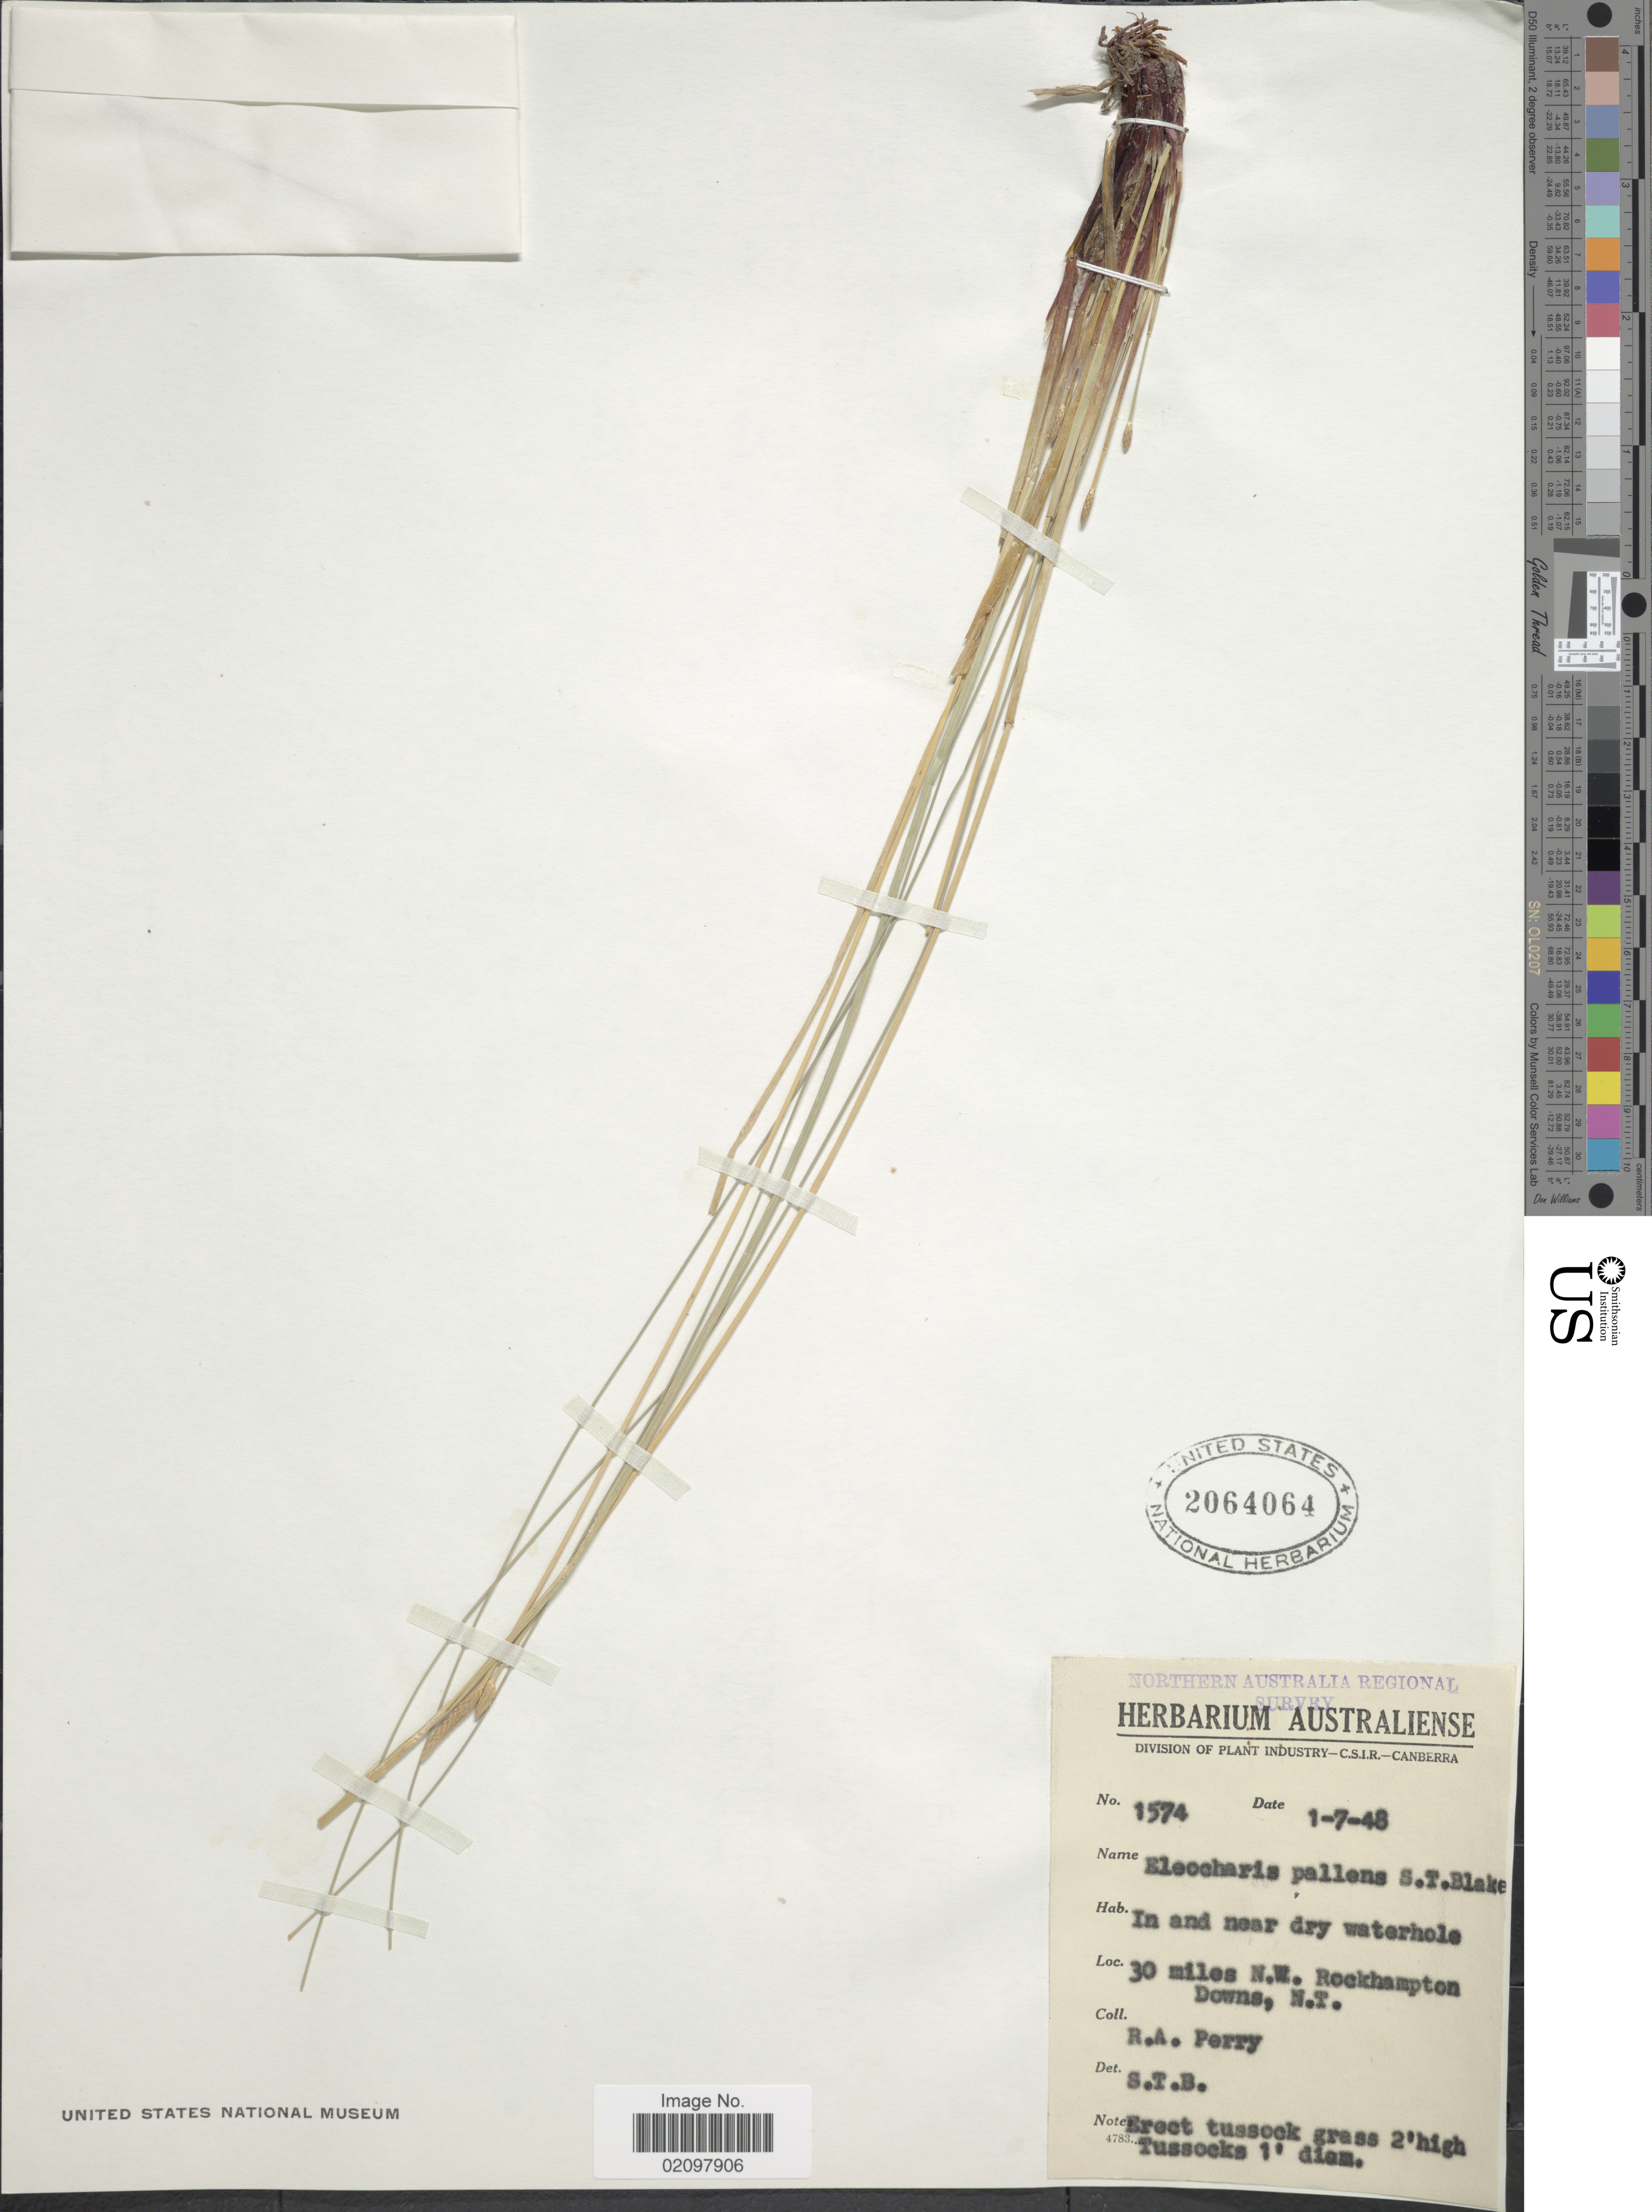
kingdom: Plantae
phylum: Tracheophyta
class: Liliopsida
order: Poales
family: Cyperaceae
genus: Eleocharis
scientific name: Eleocharis pallens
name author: S.T. Blake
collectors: Perry, R. A.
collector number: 1574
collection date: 1948-07-01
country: Australia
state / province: Northern Territory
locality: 30 miles N.W. Rockhampton Downs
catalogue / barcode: US 2064064